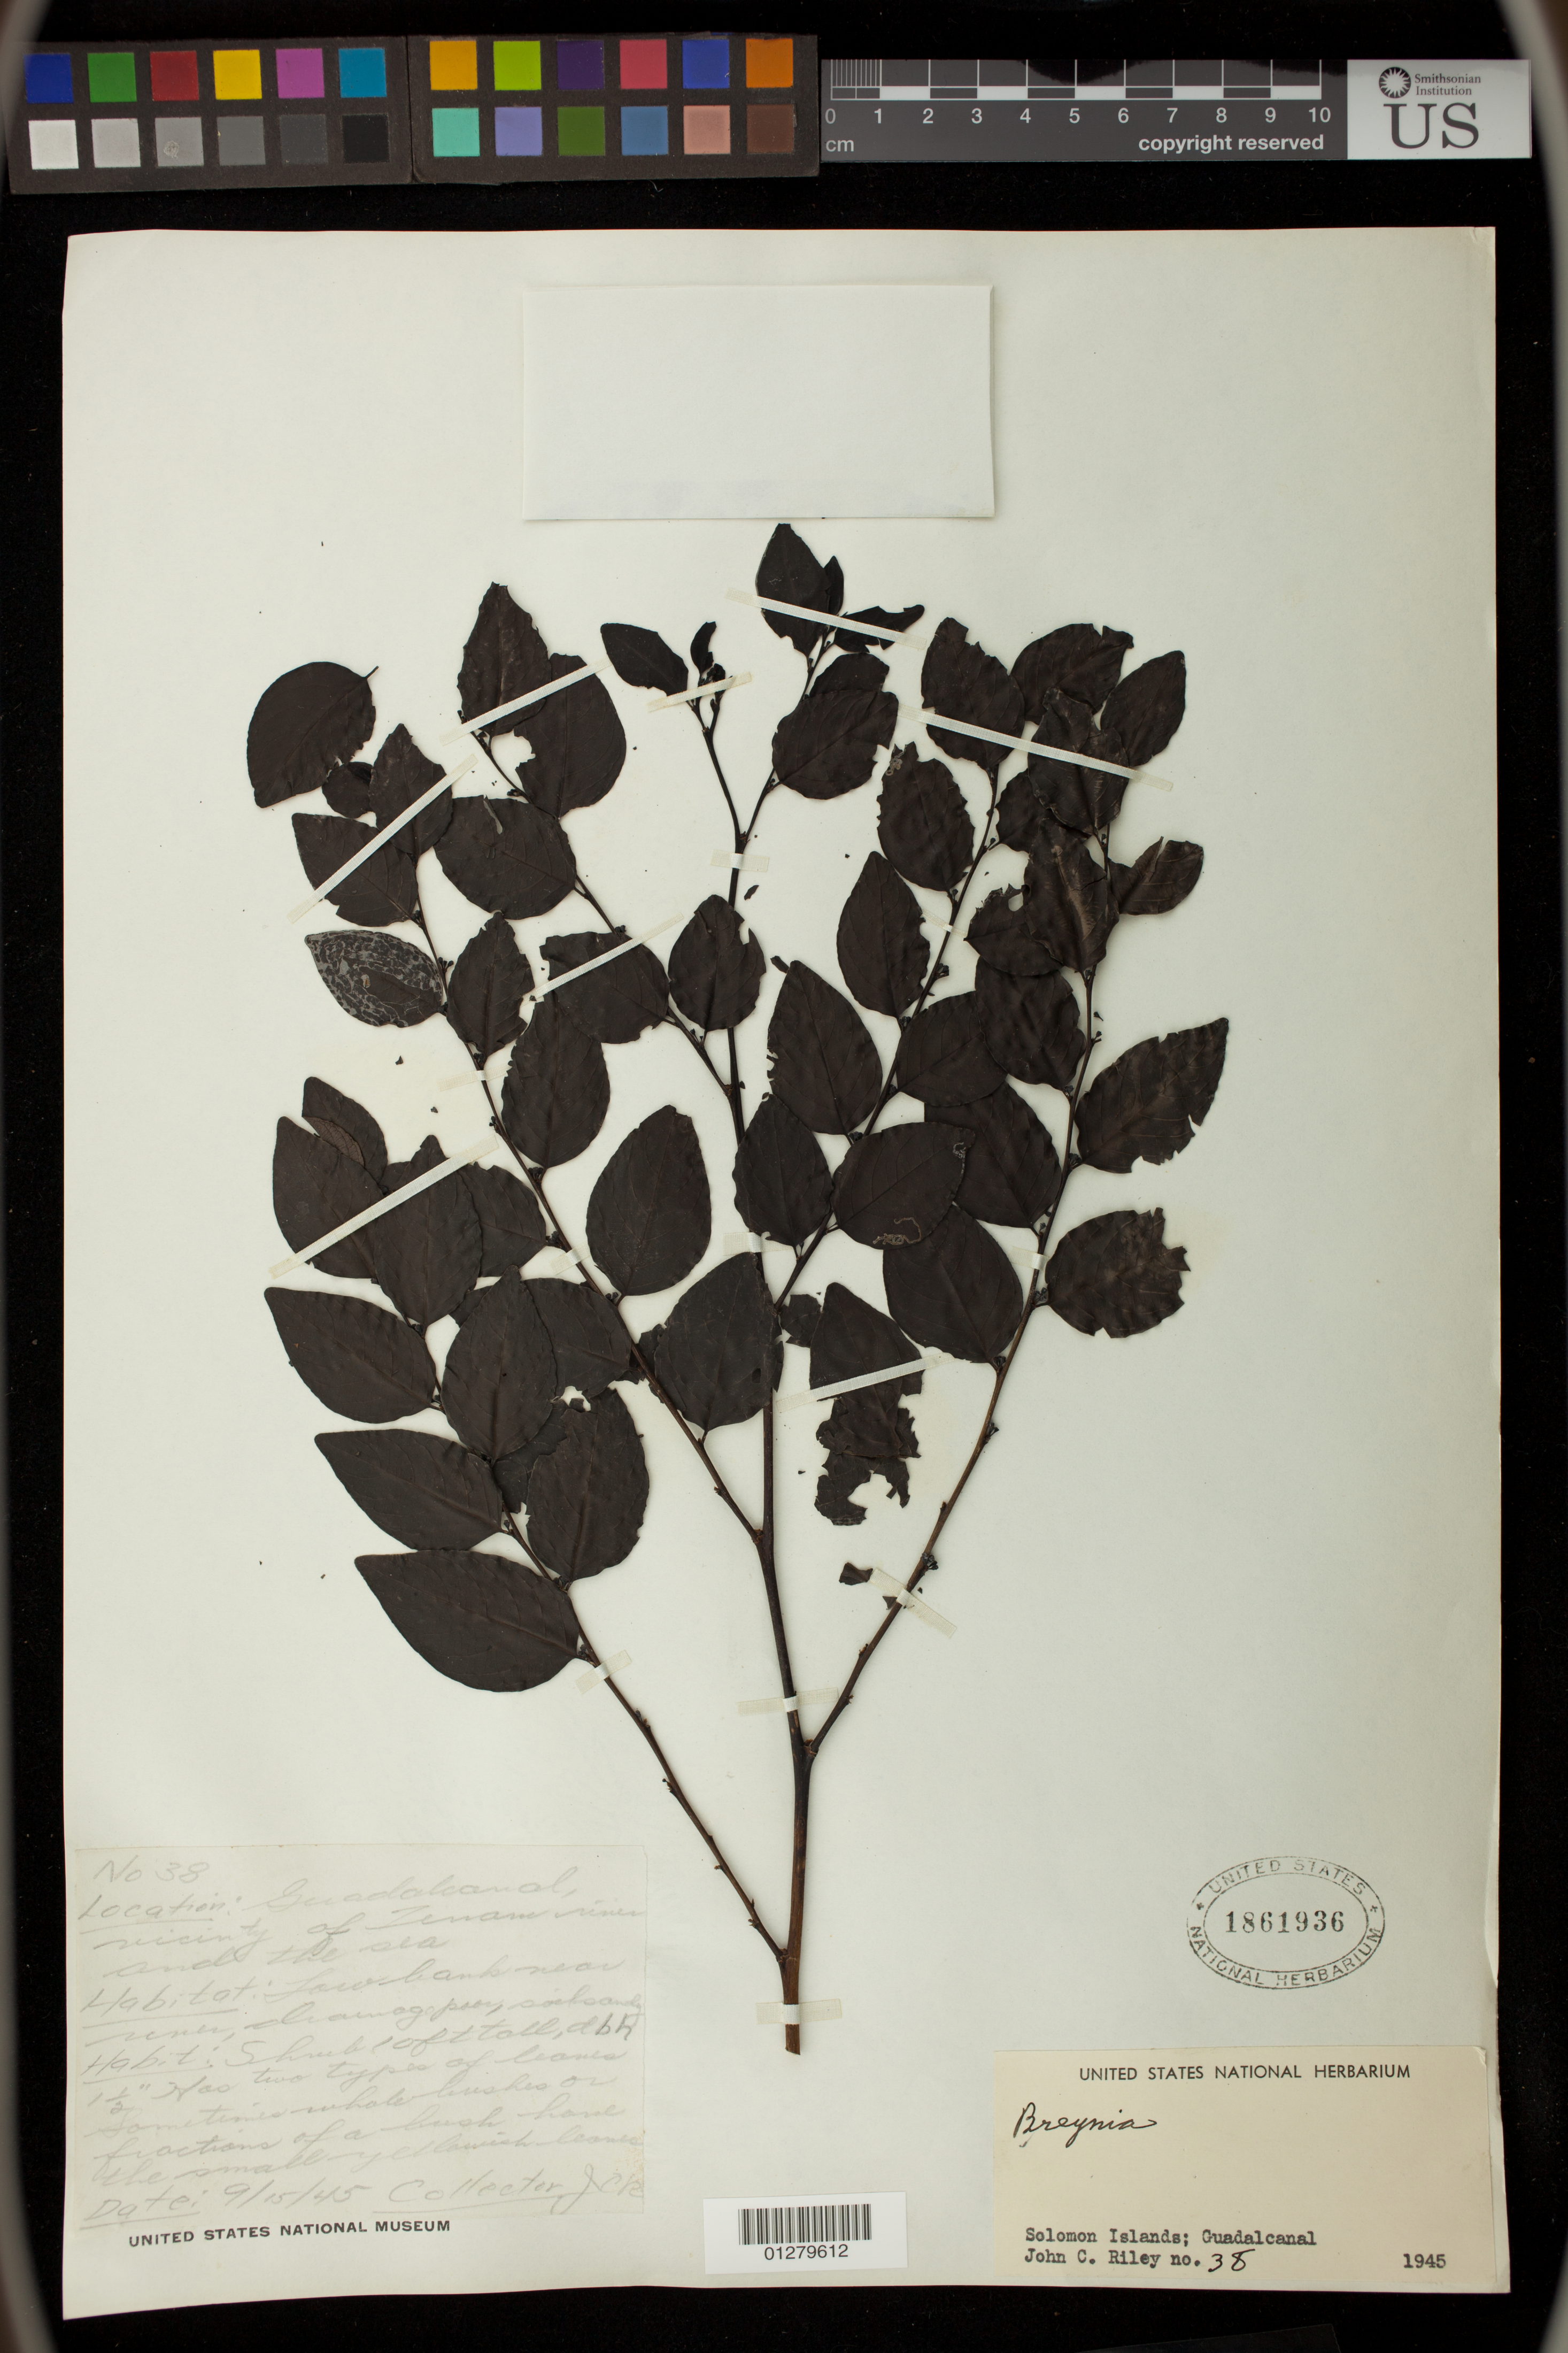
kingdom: Plantae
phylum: Tracheophyta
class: Magnoliopsida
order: Malpighiales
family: Phyllanthaceae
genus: Breynia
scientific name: Breynia sp.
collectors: J. C. Riley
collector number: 38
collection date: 1945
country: Solomon Islands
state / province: Solomon Islands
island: Guadalcanal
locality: Solomon Islands; Guadalcanal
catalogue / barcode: US 1861936